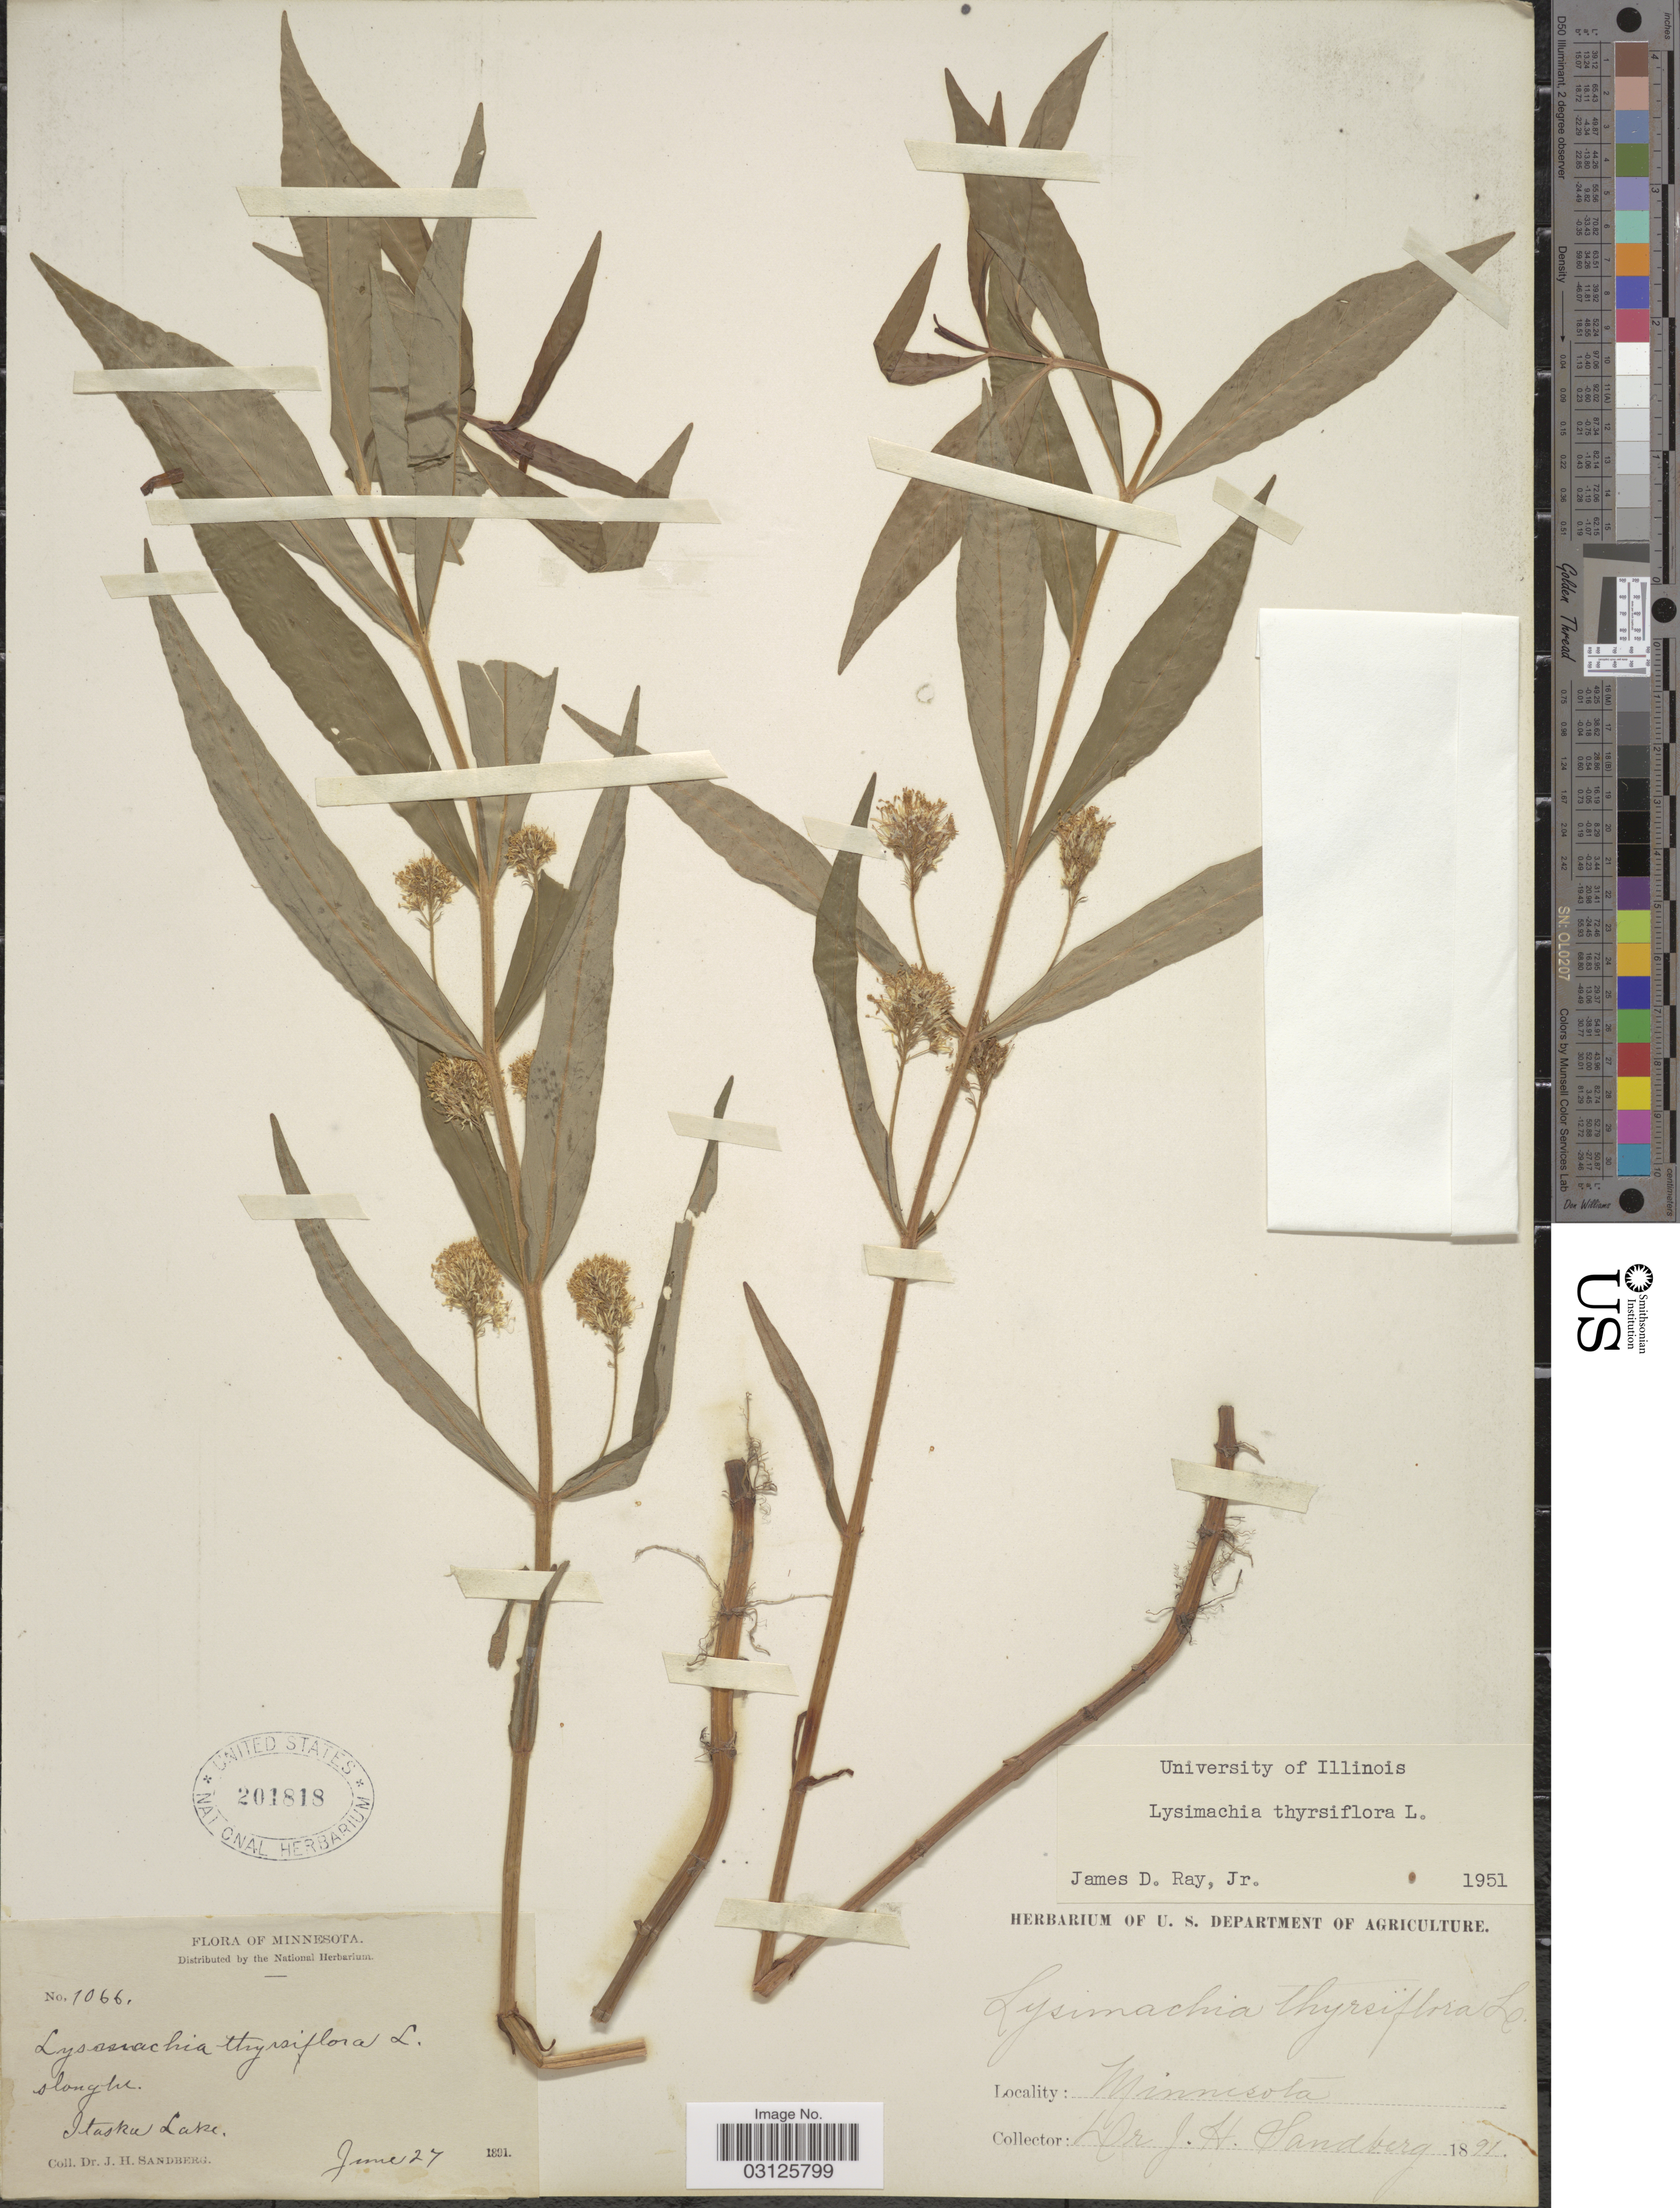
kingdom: Plantae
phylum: Tracheophyta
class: Magnoliopsida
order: Ericales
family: Primulaceae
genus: Lysimachia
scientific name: Lysimachia thyrsiflora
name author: L.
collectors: J. H. Sandberg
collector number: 1066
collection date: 1891-06-27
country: United States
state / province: Minnesota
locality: Itaska Lake.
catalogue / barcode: US 201818